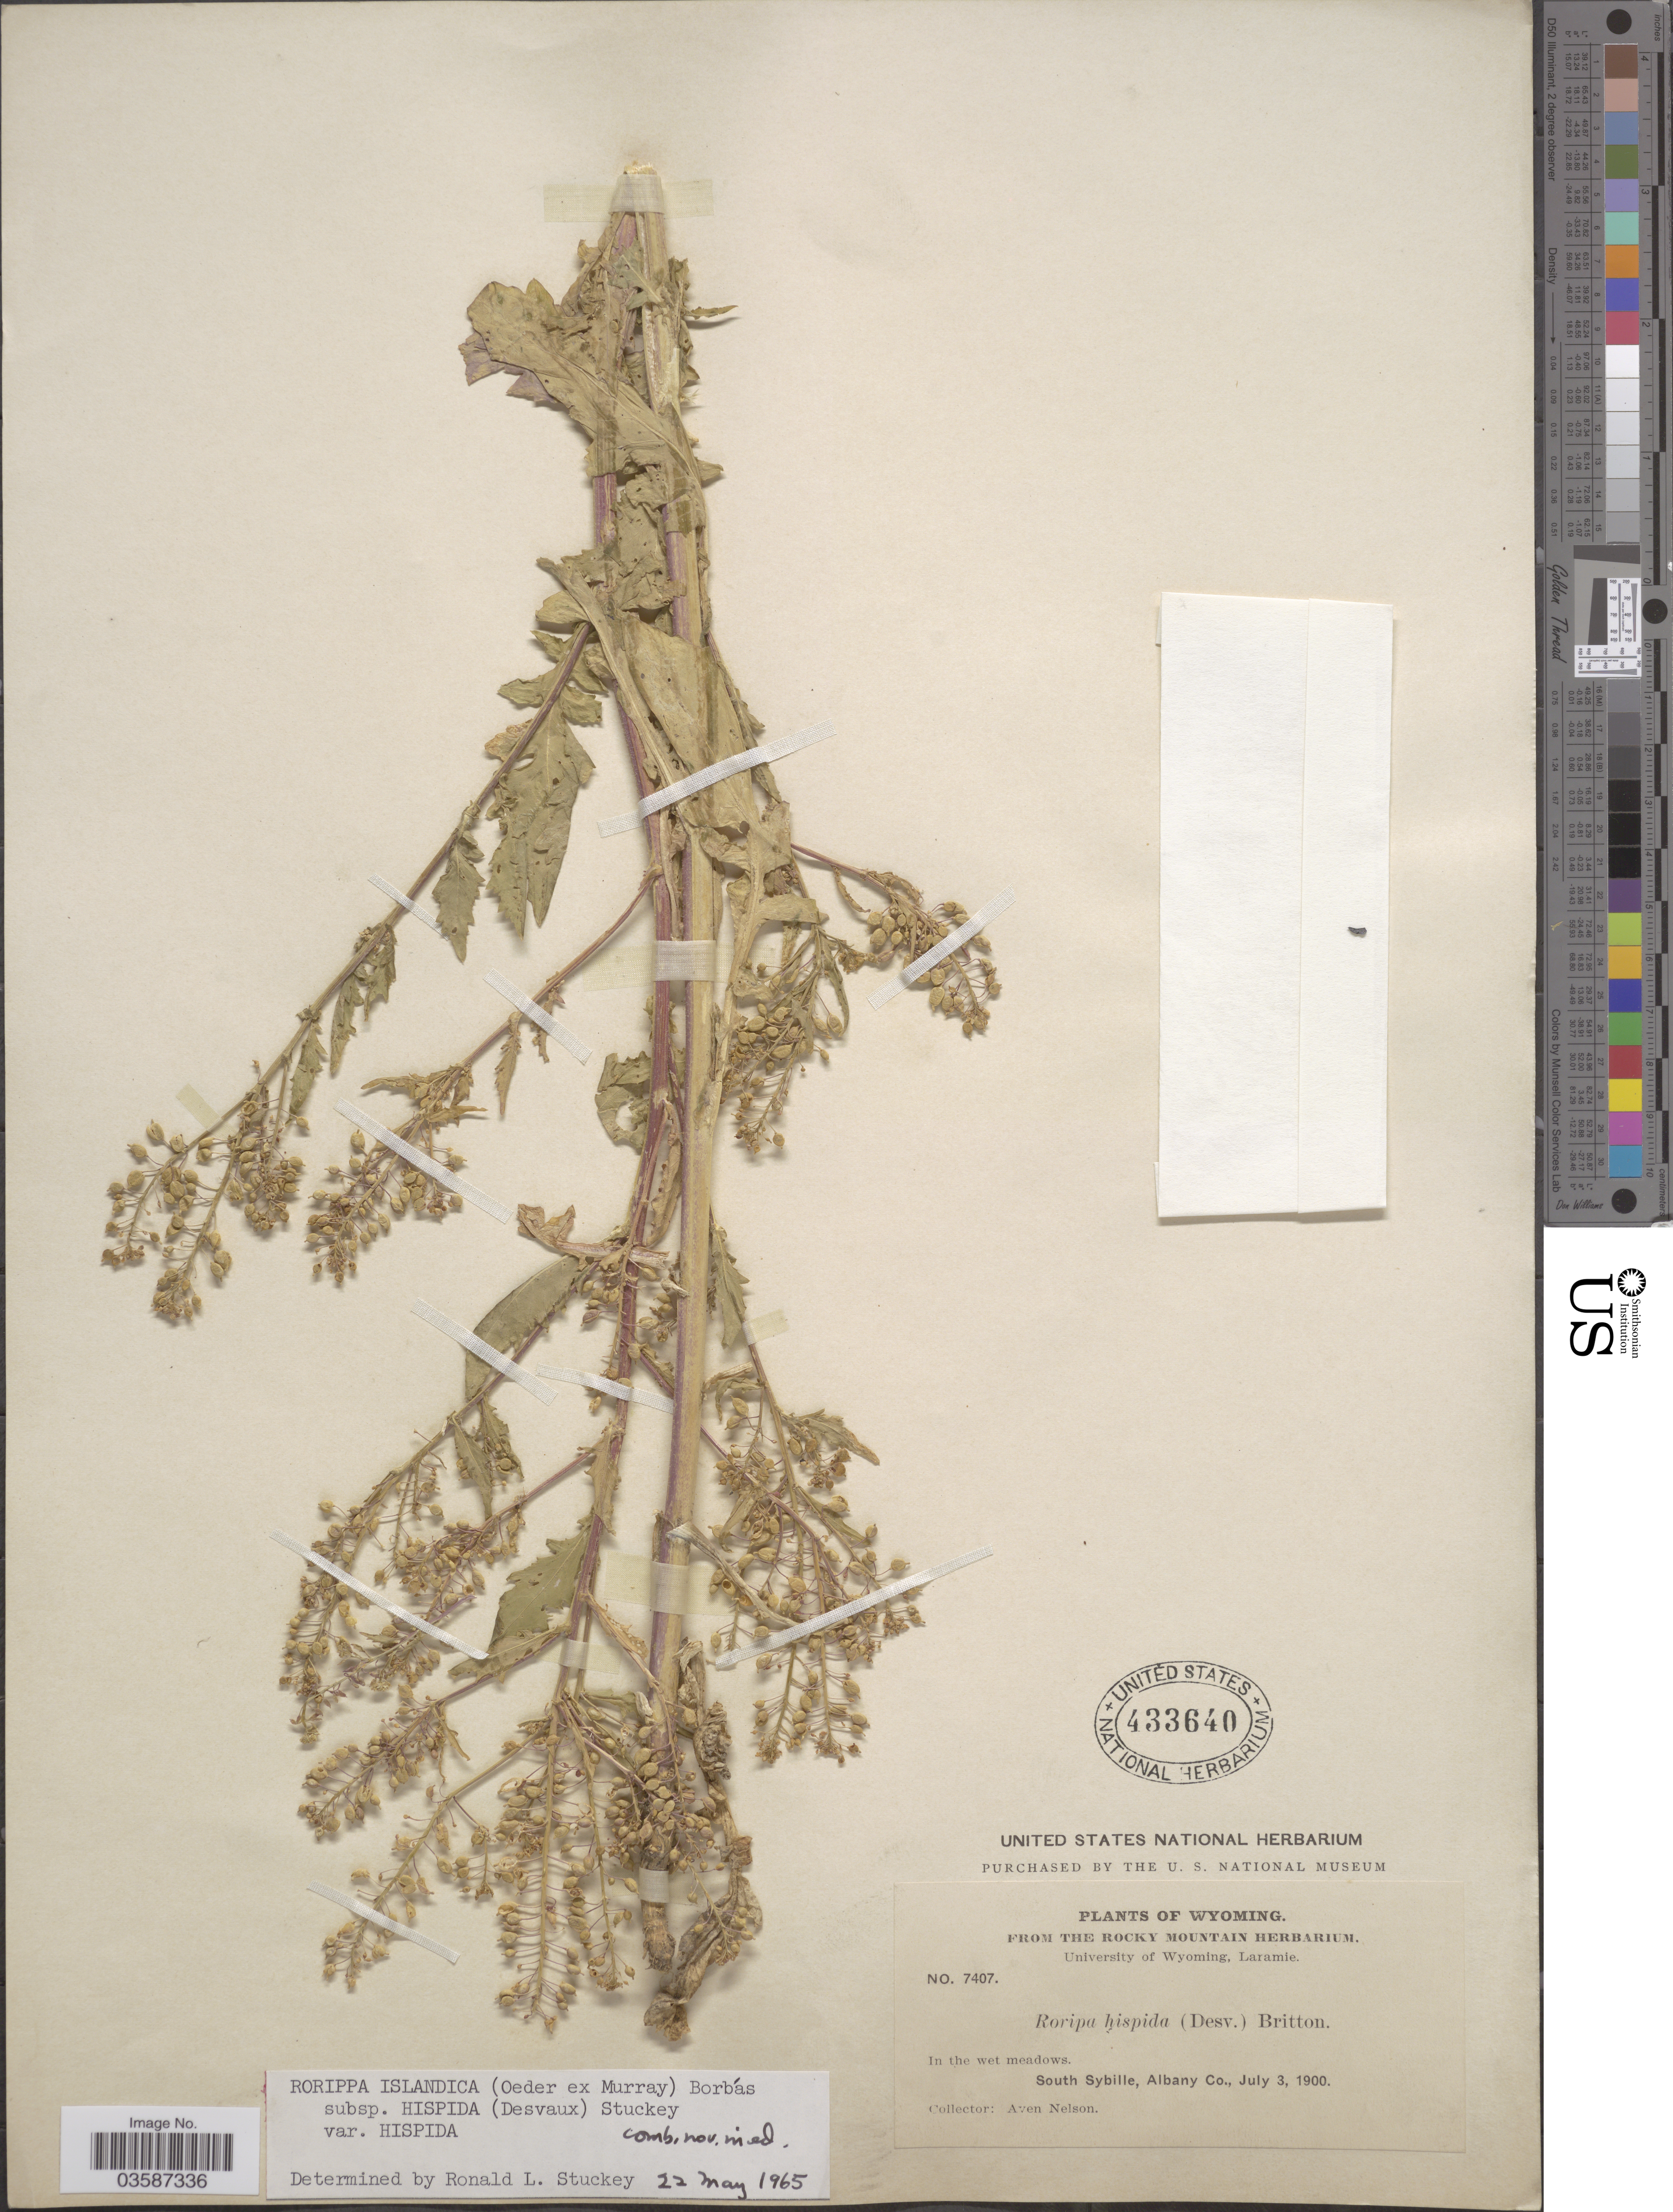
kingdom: Plantae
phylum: Tracheophyta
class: Magnoliopsida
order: Brassicales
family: Brassicaceae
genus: Rorippa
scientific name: Rorippa islandica var. hispida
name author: (Desv.) Butters & Abbe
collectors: A. Nelson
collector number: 7407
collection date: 1900-07-03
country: United States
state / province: Wyoming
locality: South Sybille, Albany Co.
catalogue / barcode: US 433640